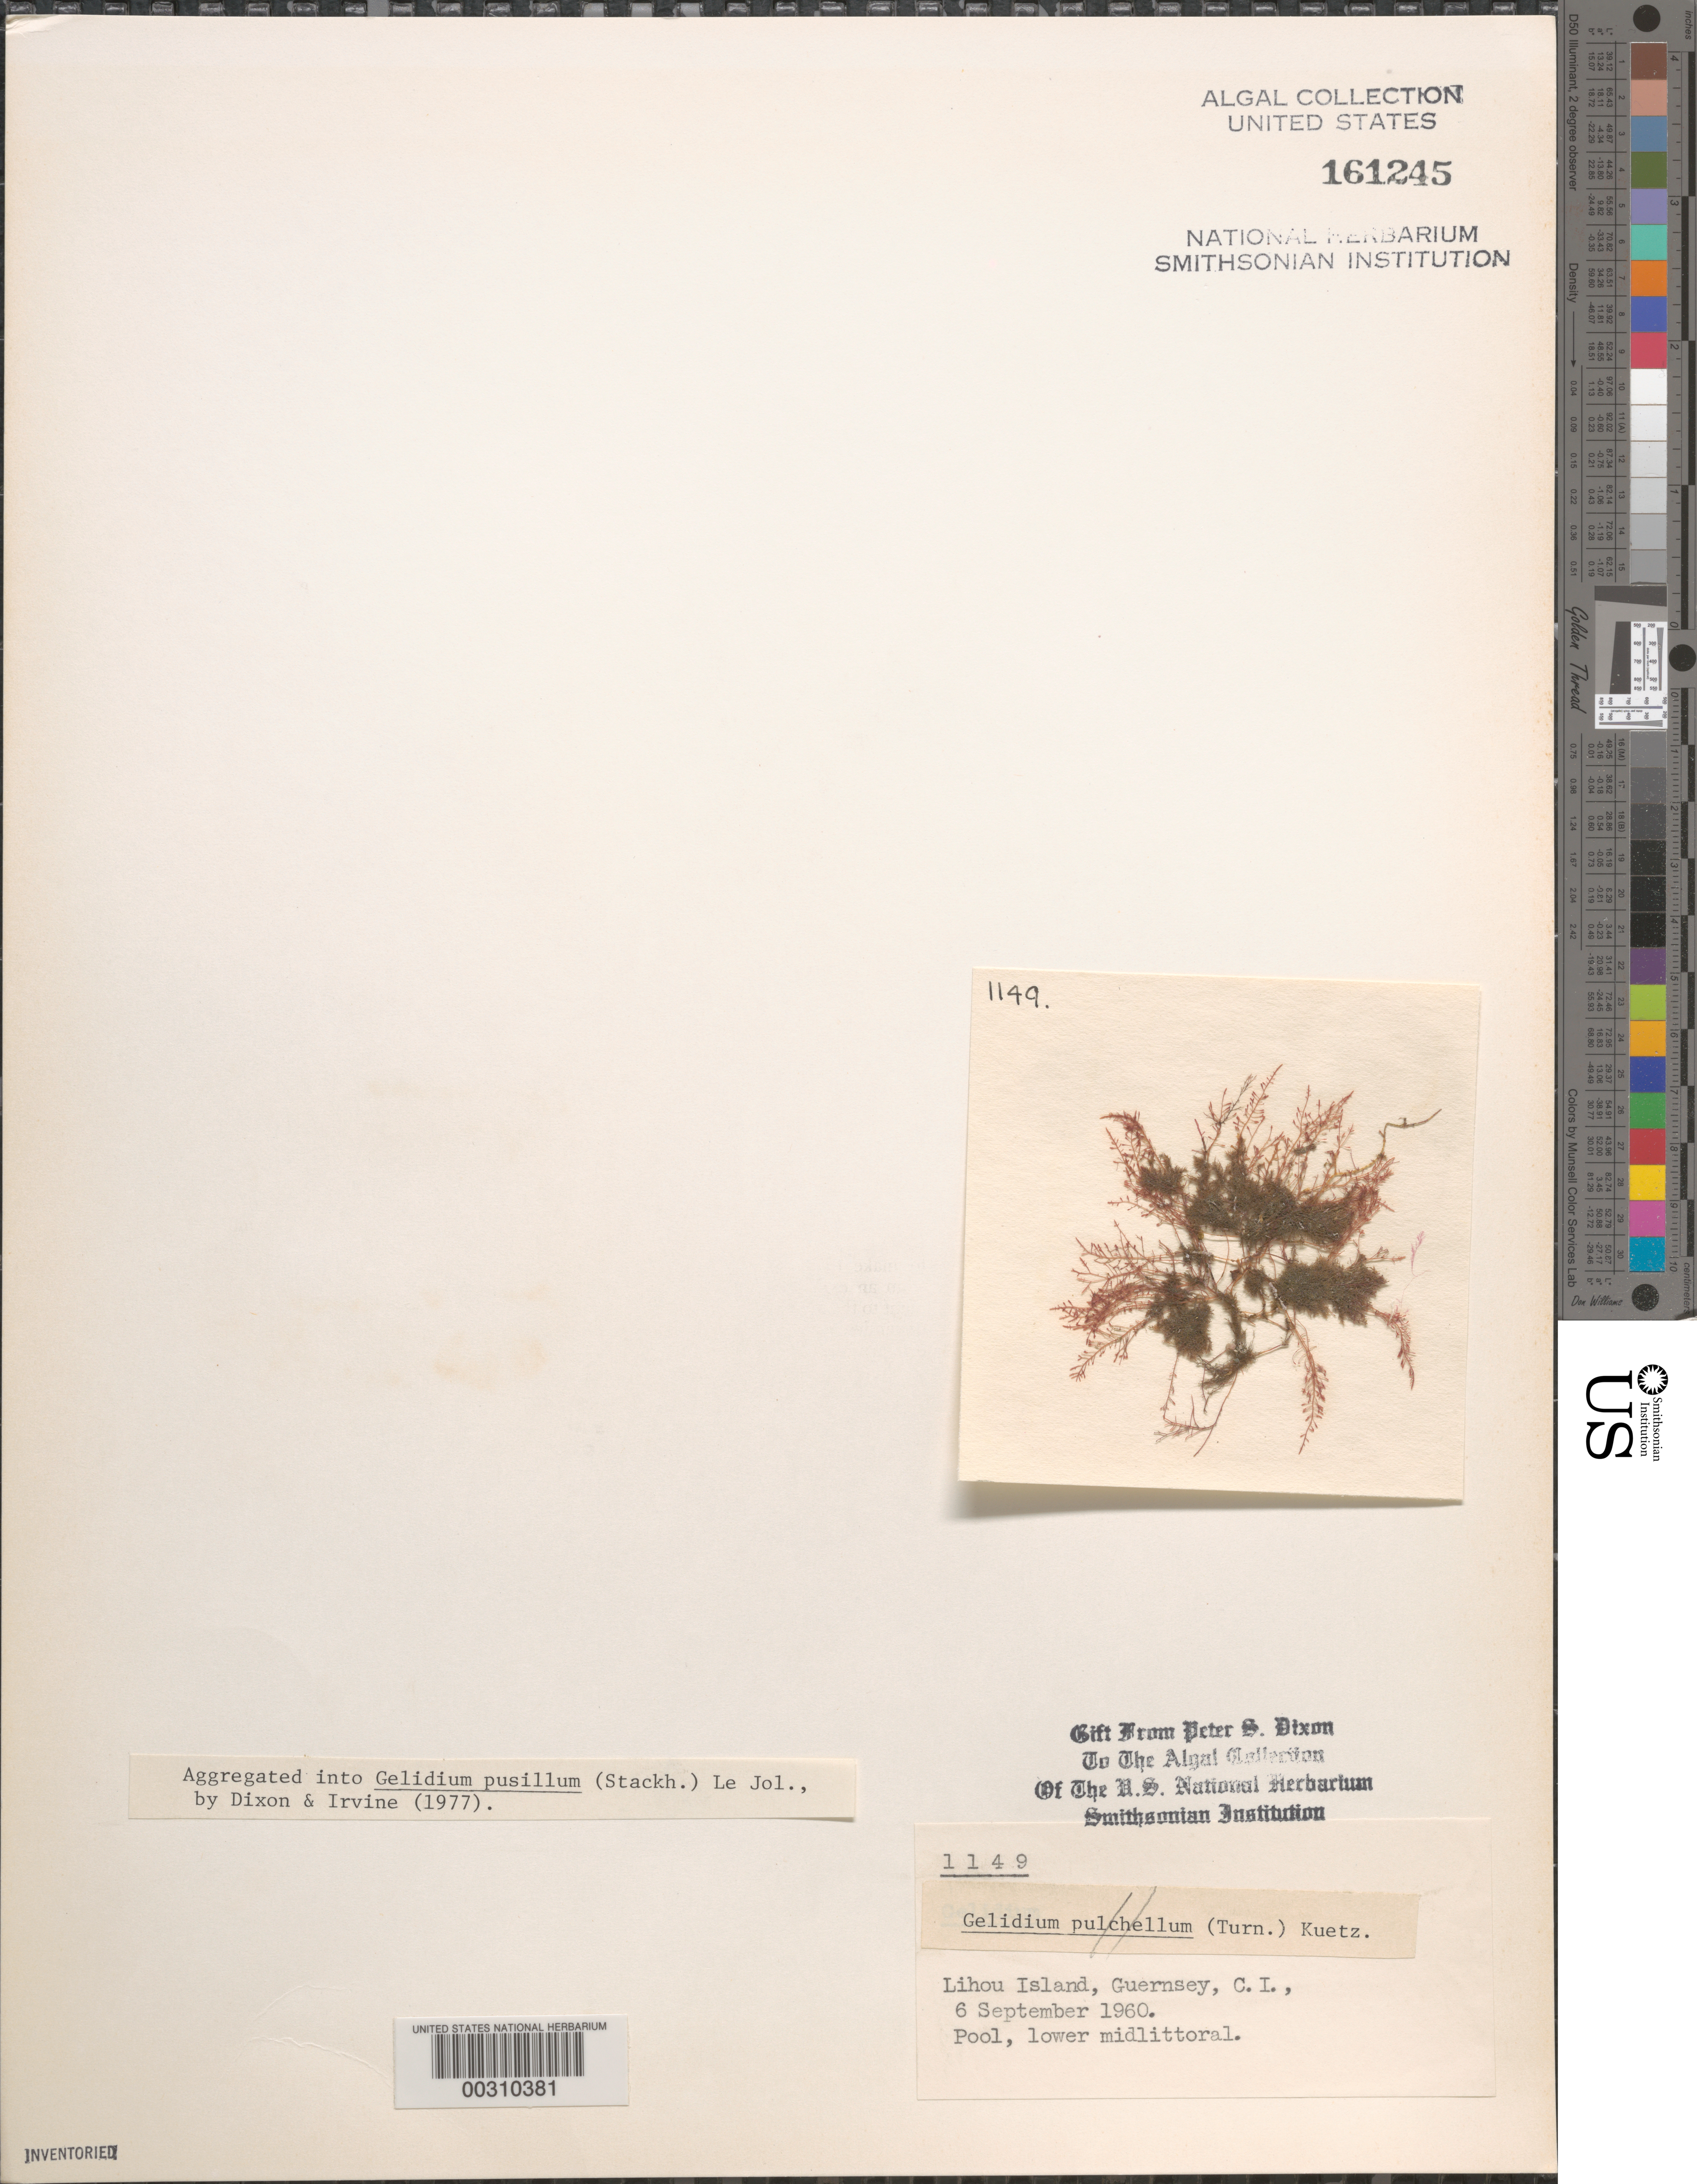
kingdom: Plantae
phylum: Rhodophyta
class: Florideophyceae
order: Gelidiales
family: Gelidiaceae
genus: Gelidium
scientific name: Gelidium pusillum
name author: (Stackh.) Le Jol.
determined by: Dixon, P. S.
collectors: P. S. Dixon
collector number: PSD 1149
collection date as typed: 06 Sep 1960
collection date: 1960-09-06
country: United Kingdom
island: Guernsey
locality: Bailiwick of Guernsey. Lihou.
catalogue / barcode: US 161245